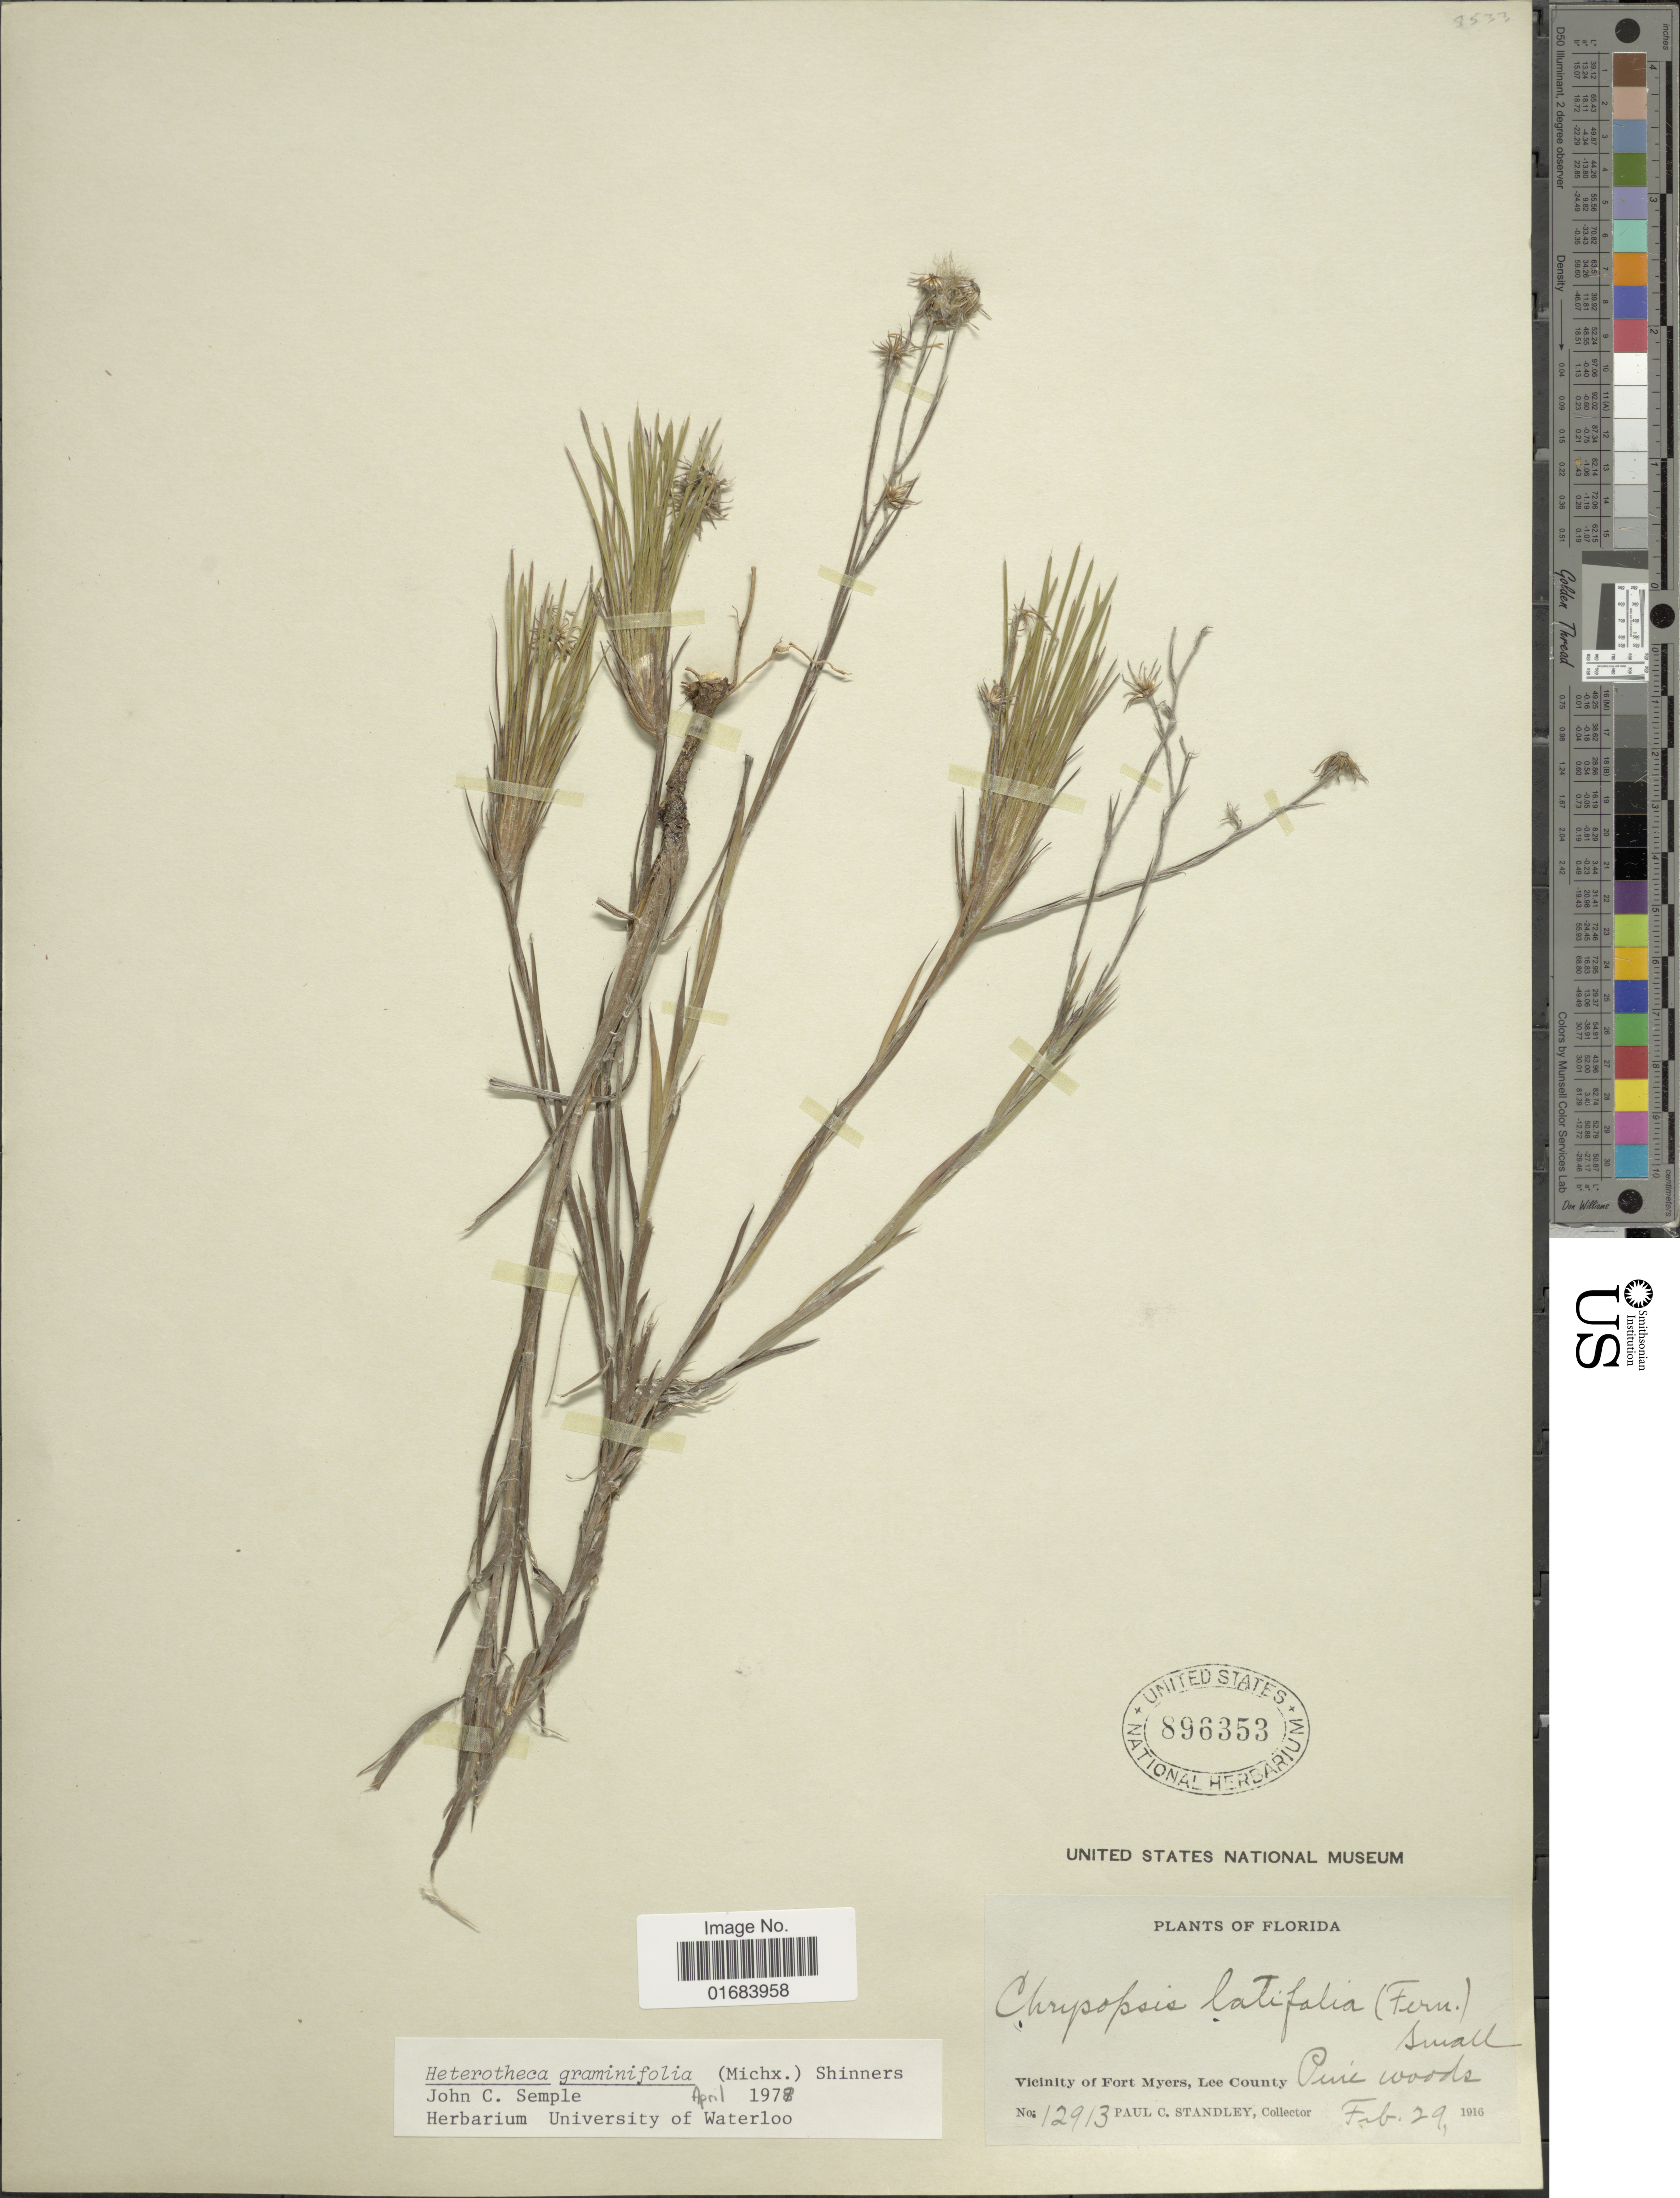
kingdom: Plantae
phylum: Tracheophyta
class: Magnoliopsida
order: Asterales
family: Asteraceae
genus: Pityopsis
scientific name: Pityopsis graminifolia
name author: (Michx.) Nutt.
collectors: P. C. Standley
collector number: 12913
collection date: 1916-02-29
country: United States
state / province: Florida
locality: Vicinity of Fort Myers, Lee County.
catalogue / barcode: US 896353